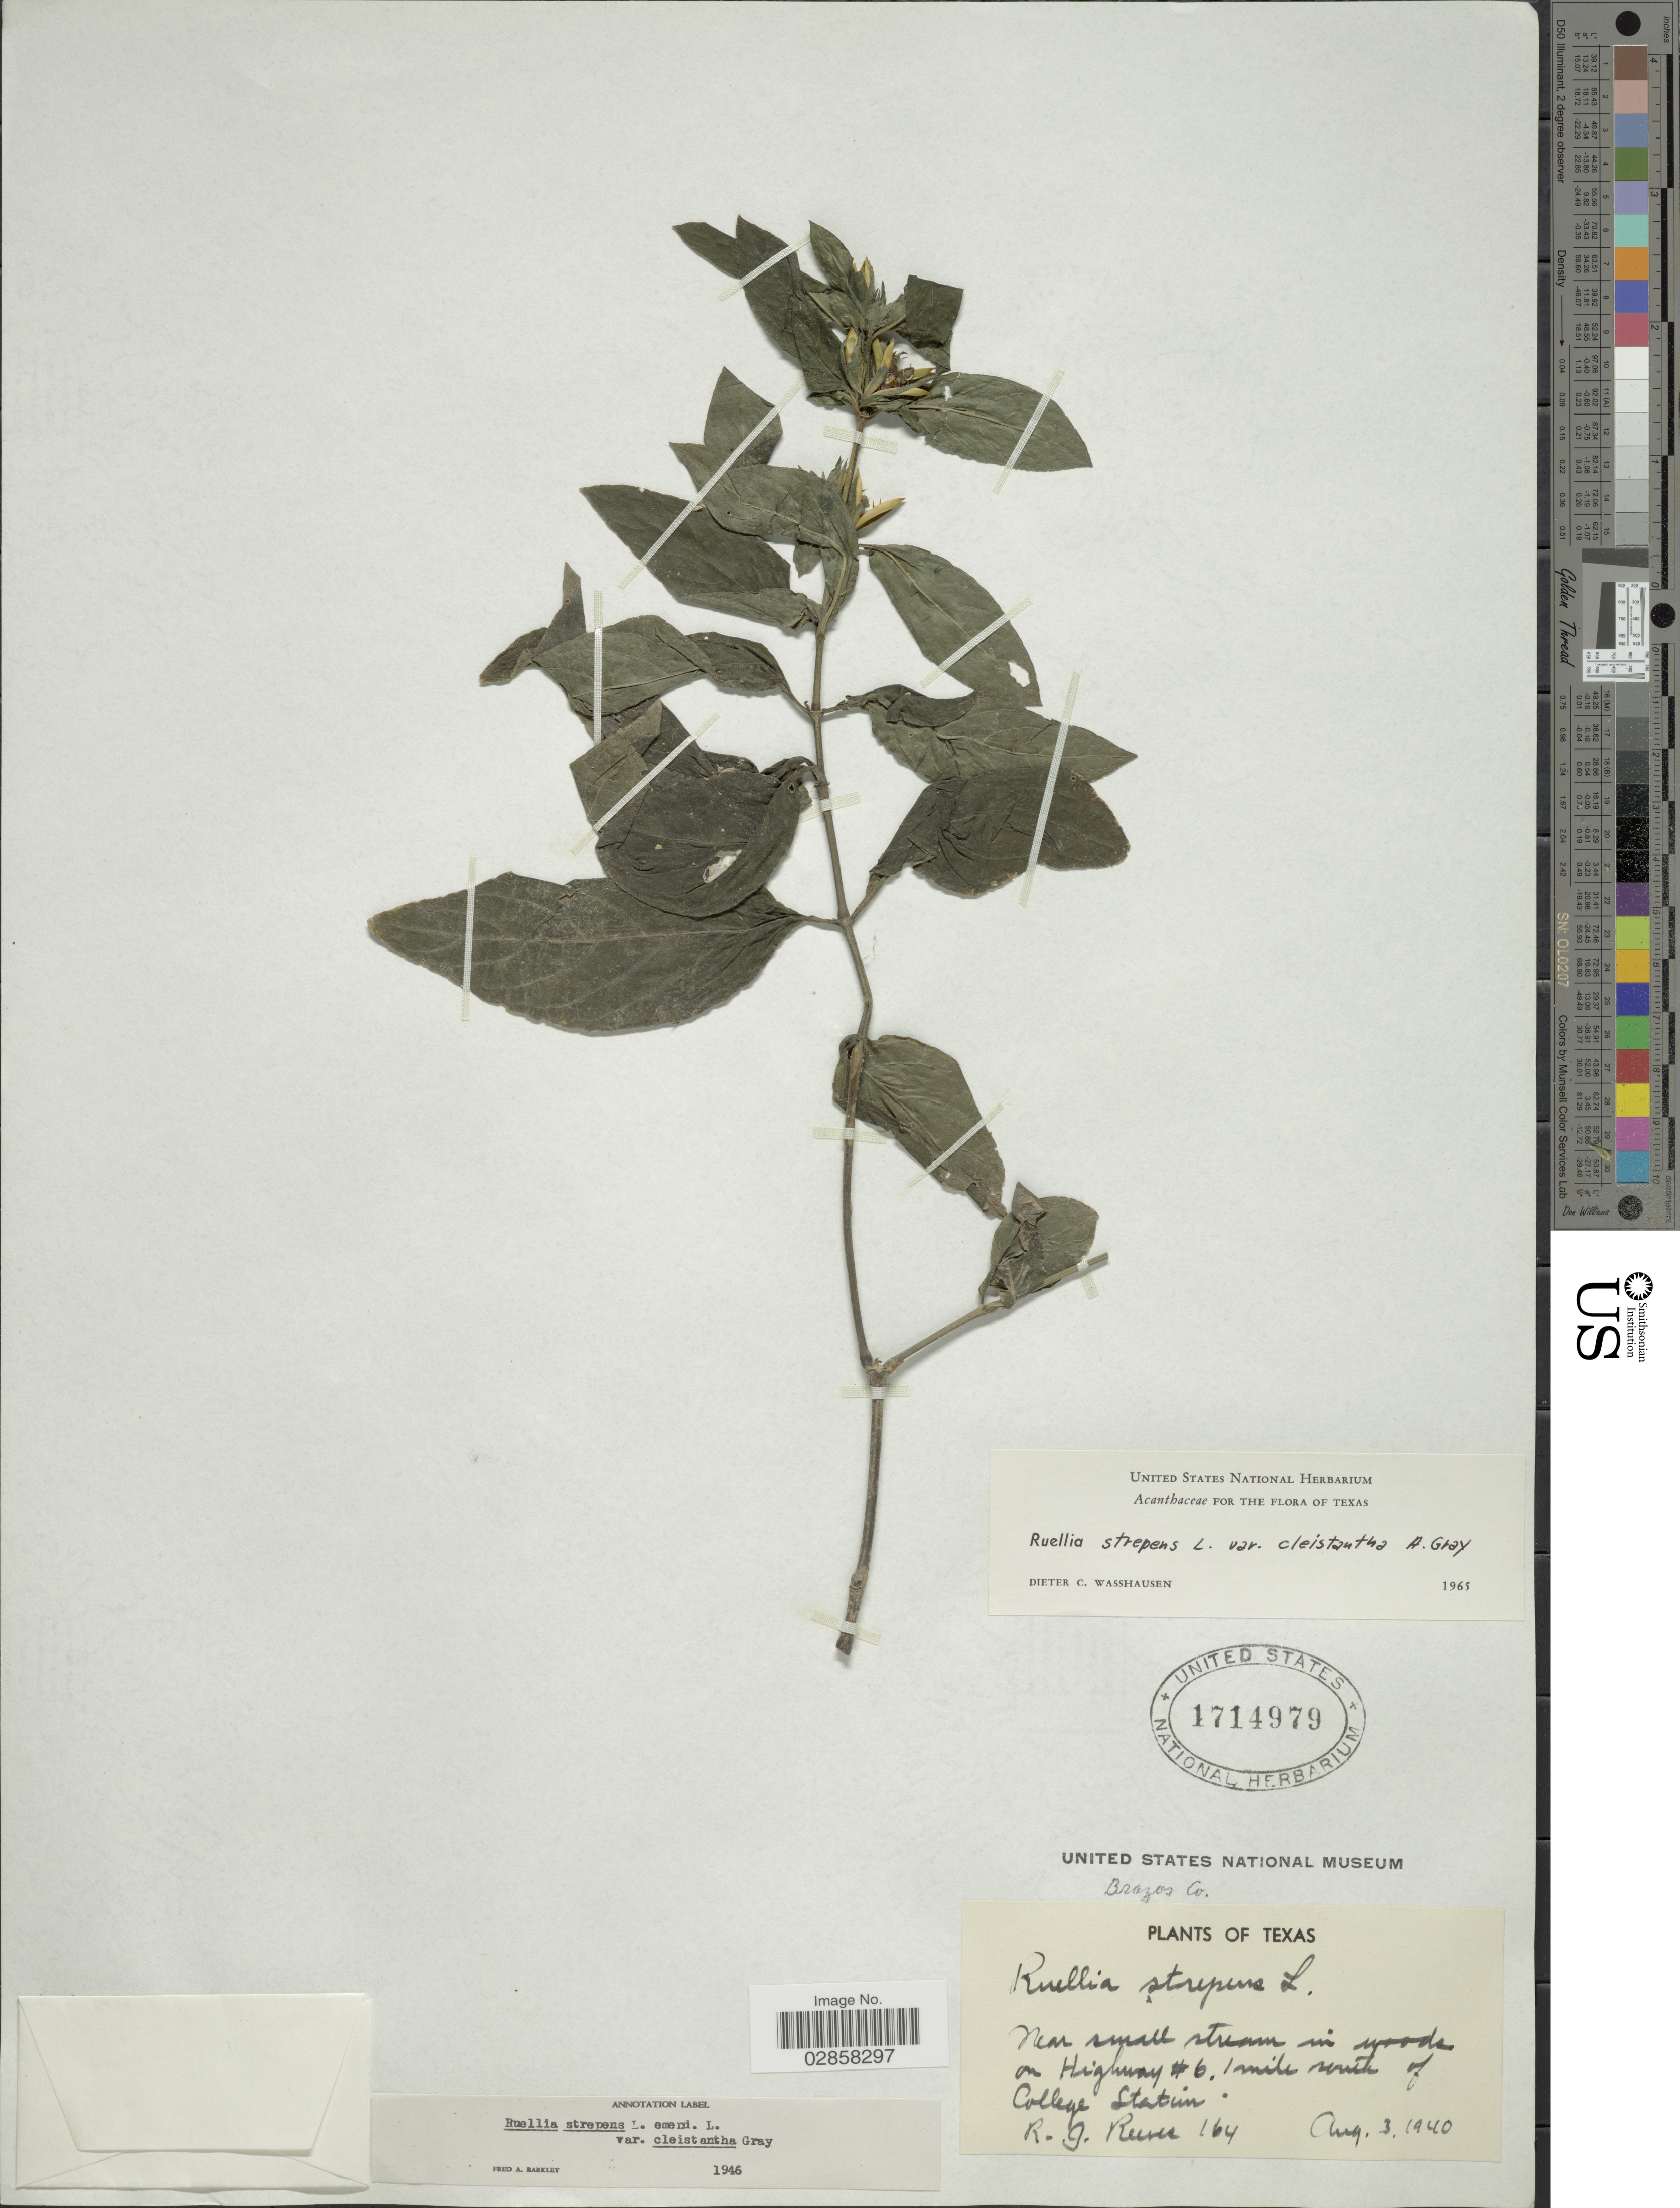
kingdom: Plantae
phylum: Tracheophyta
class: Magnoliopsida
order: Lamiales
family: Acanthaceae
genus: Ruellia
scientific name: Ruellia strepens f. cleistantha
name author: (A. Gray) S. McCoy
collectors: R. G. Reeves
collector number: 164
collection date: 1940-08-03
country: United States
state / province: Texas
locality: Near small stream in woods on Highway # 6, 1 mile south of College Station.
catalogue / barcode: US 1714979